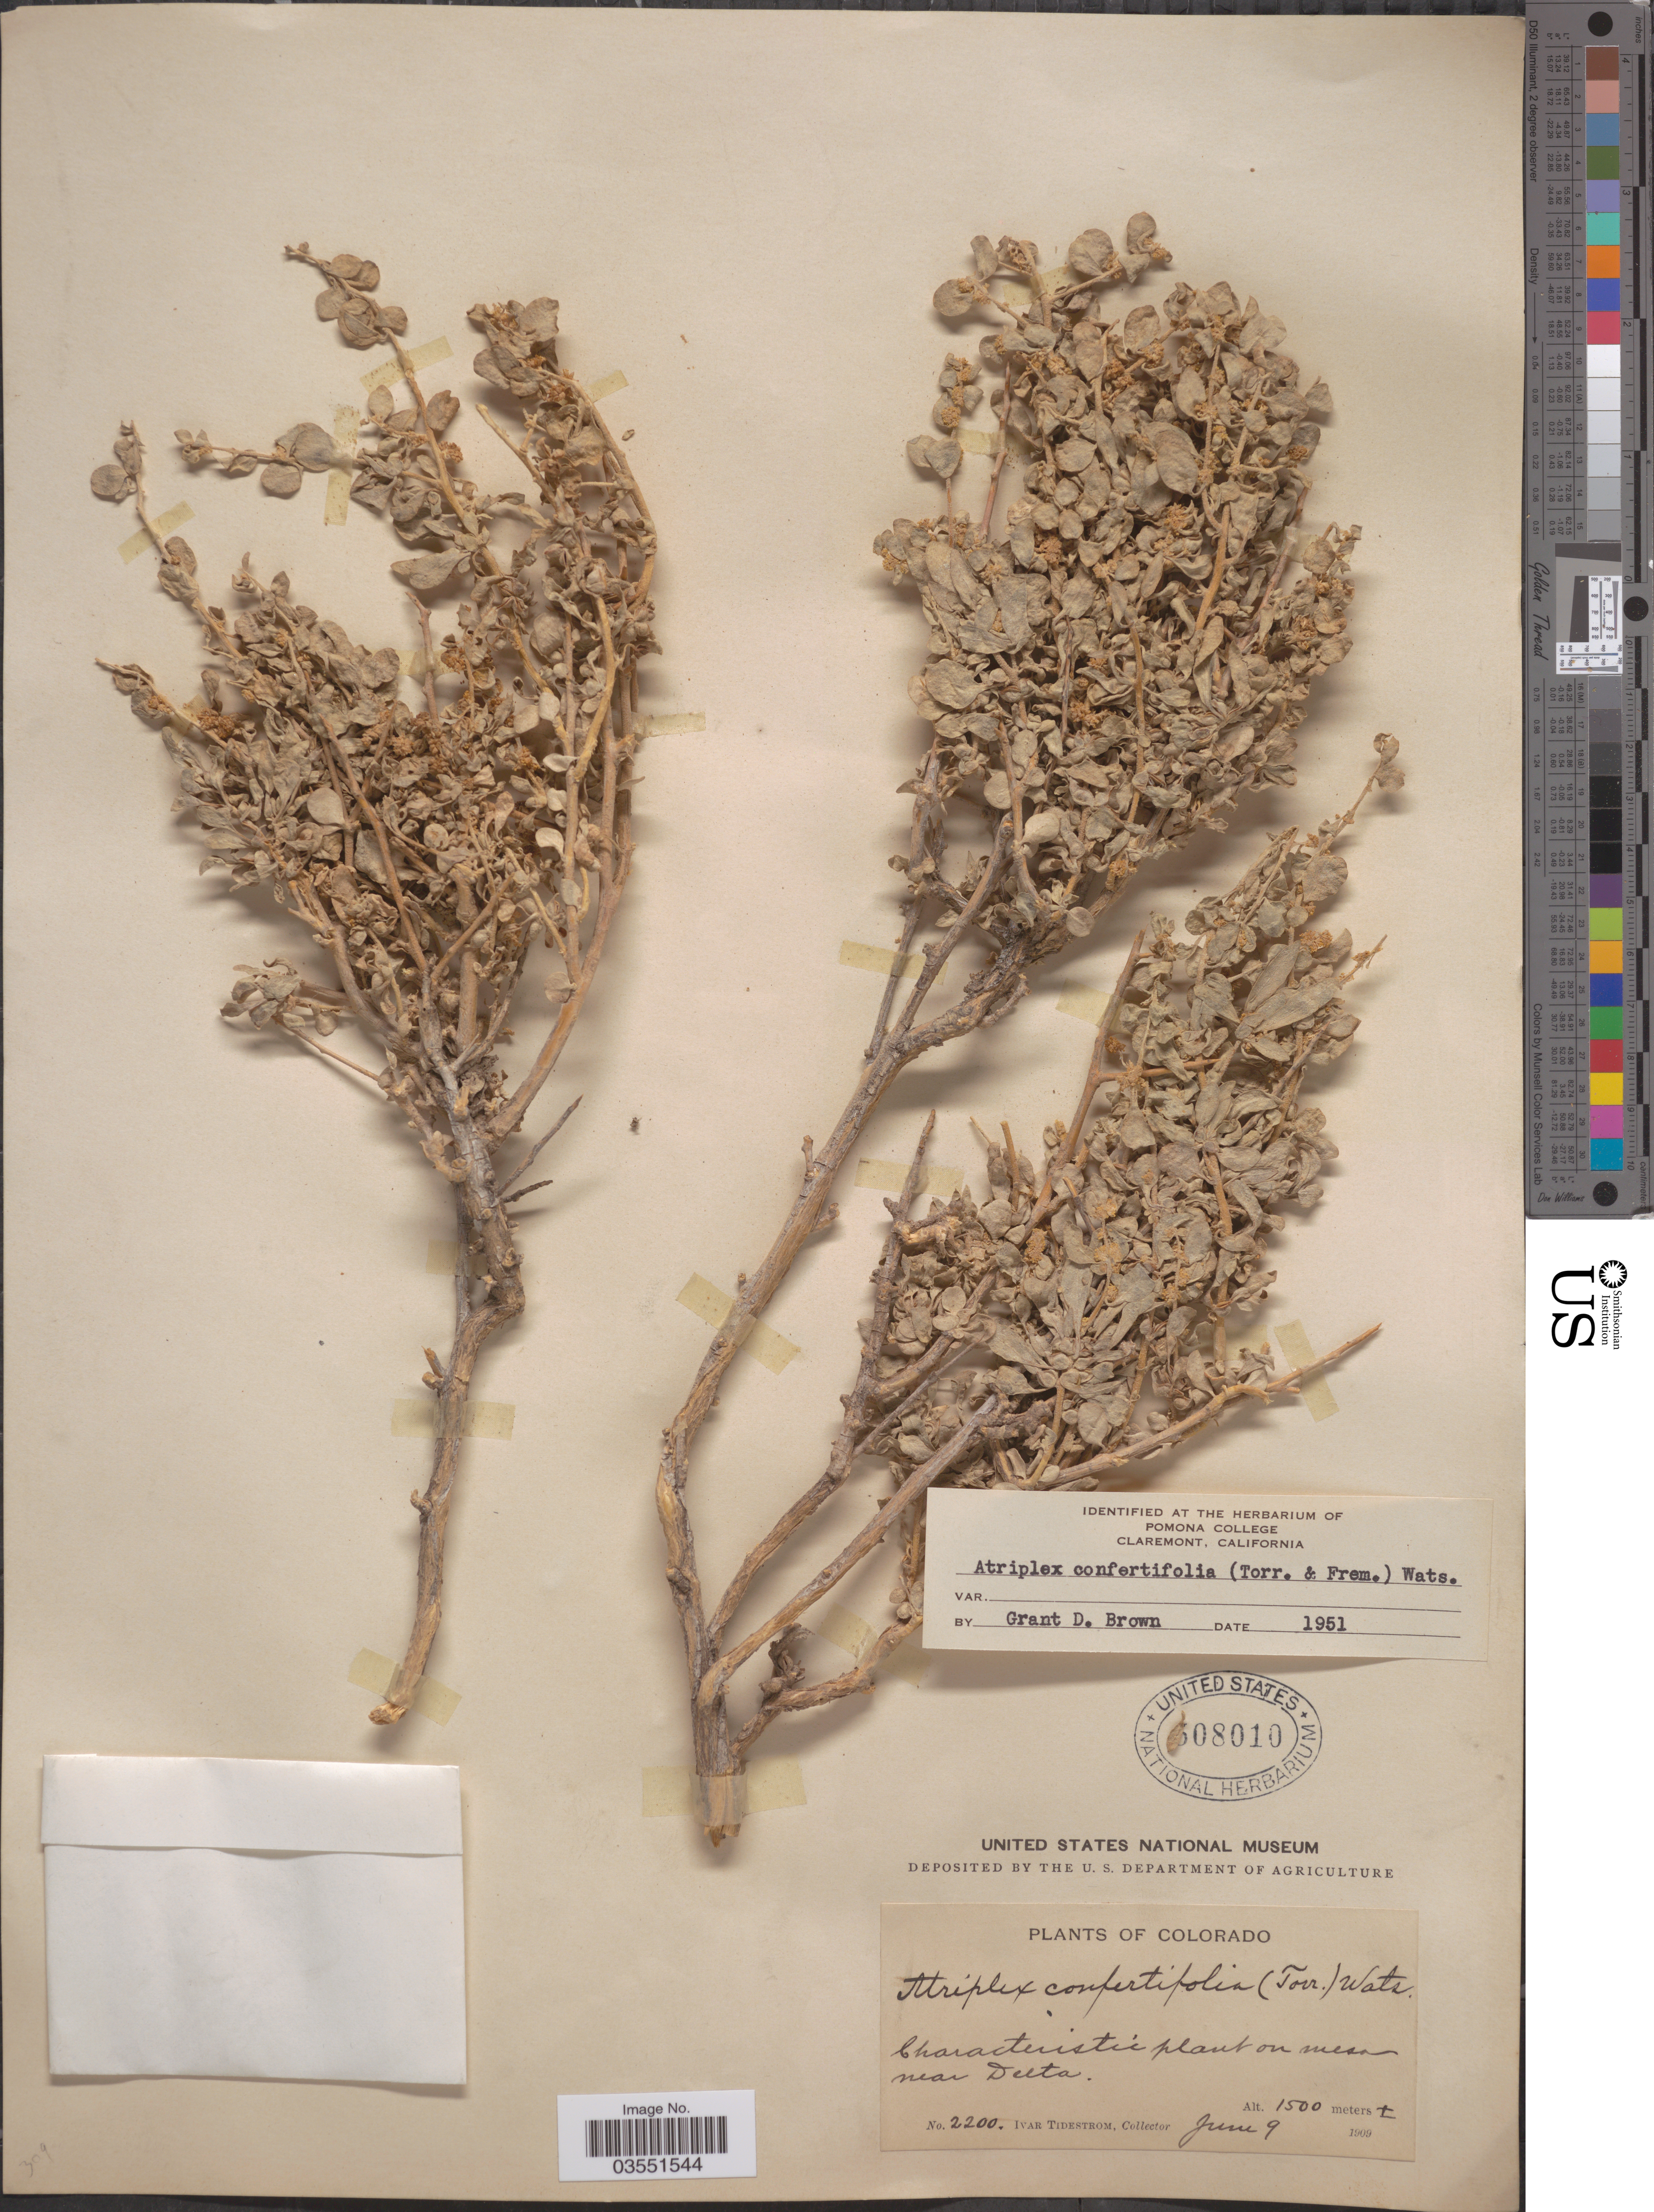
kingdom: Plantae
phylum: Tracheophyta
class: Magnoliopsida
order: Caryophyllales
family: Amaranthaceae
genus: Atriplex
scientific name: Atriplex confertifolia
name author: (Torr. & Frém.) S. Watson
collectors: I. F. Tidestrom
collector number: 2200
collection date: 1909-06-09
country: United States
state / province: Colorado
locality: On Mesa near Delta.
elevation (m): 1500